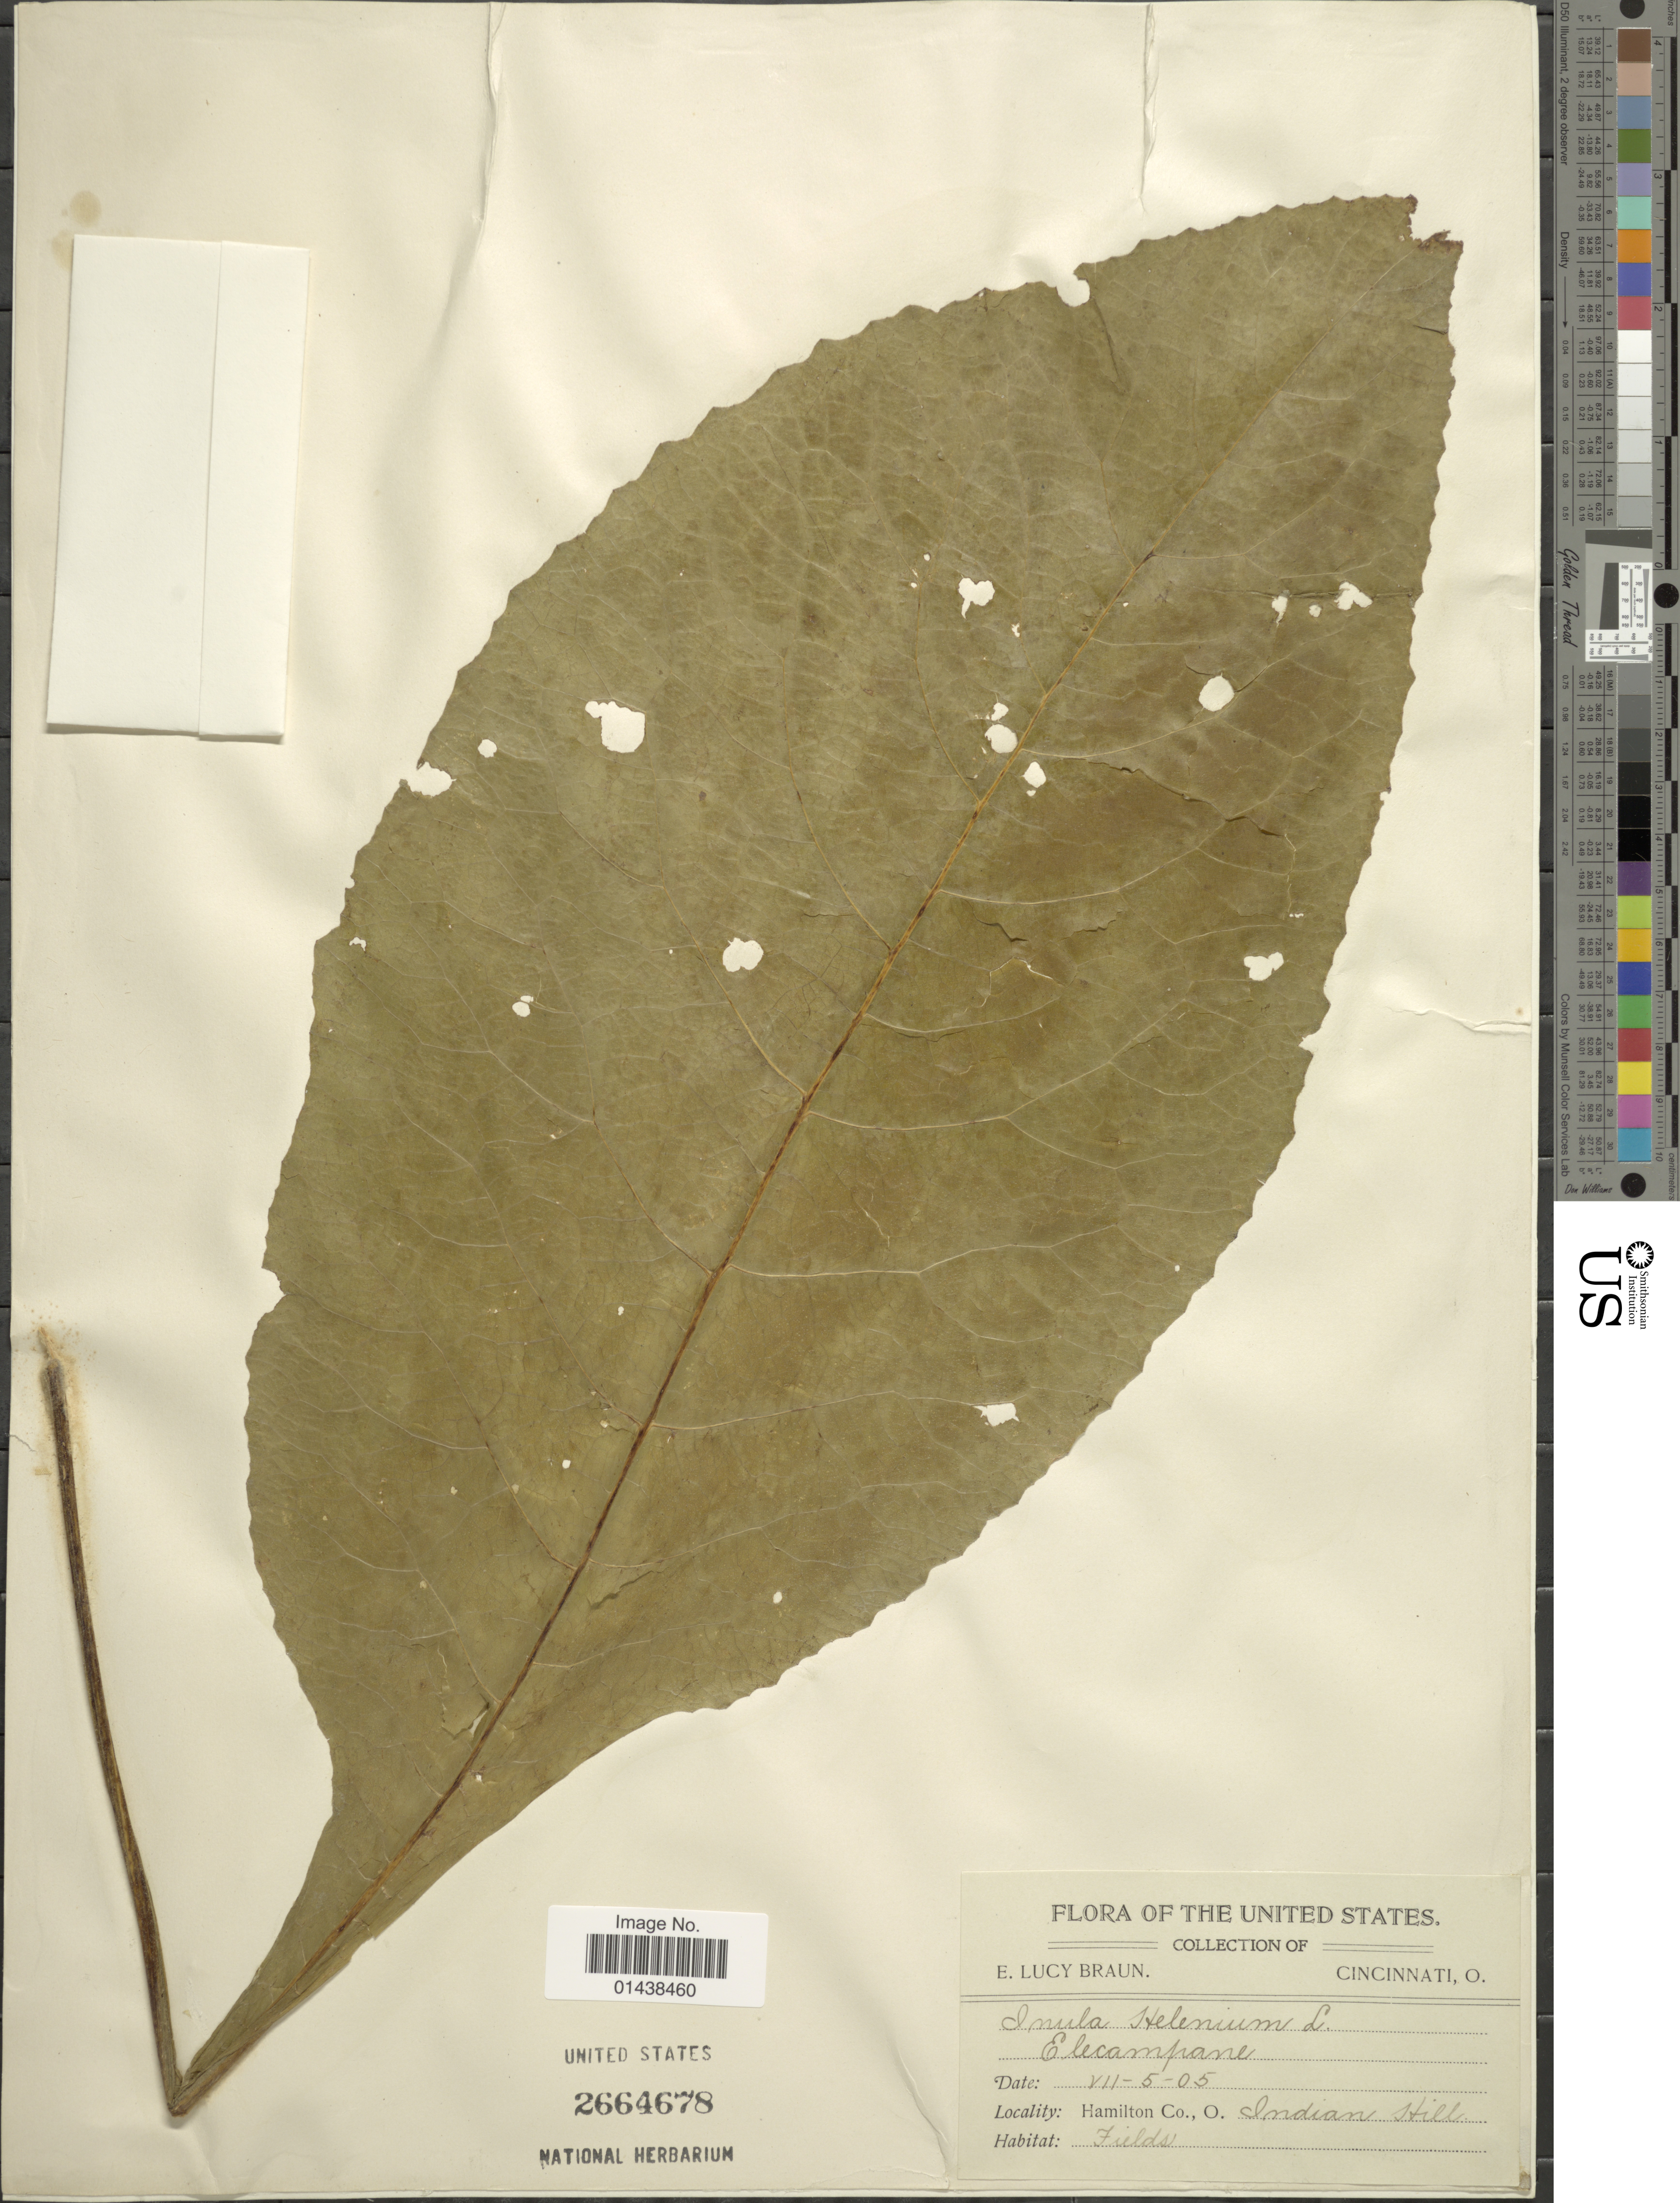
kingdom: Plantae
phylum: Tracheophyta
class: Magnoliopsida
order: Asterales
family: Asteraceae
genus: Inula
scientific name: Inula helenium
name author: L.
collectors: E. L. Braun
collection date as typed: Transcribed d/m/y: 5/7/5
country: United States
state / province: Ohio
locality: Hamilton Co. O. Indian Hill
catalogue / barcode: US 2664678